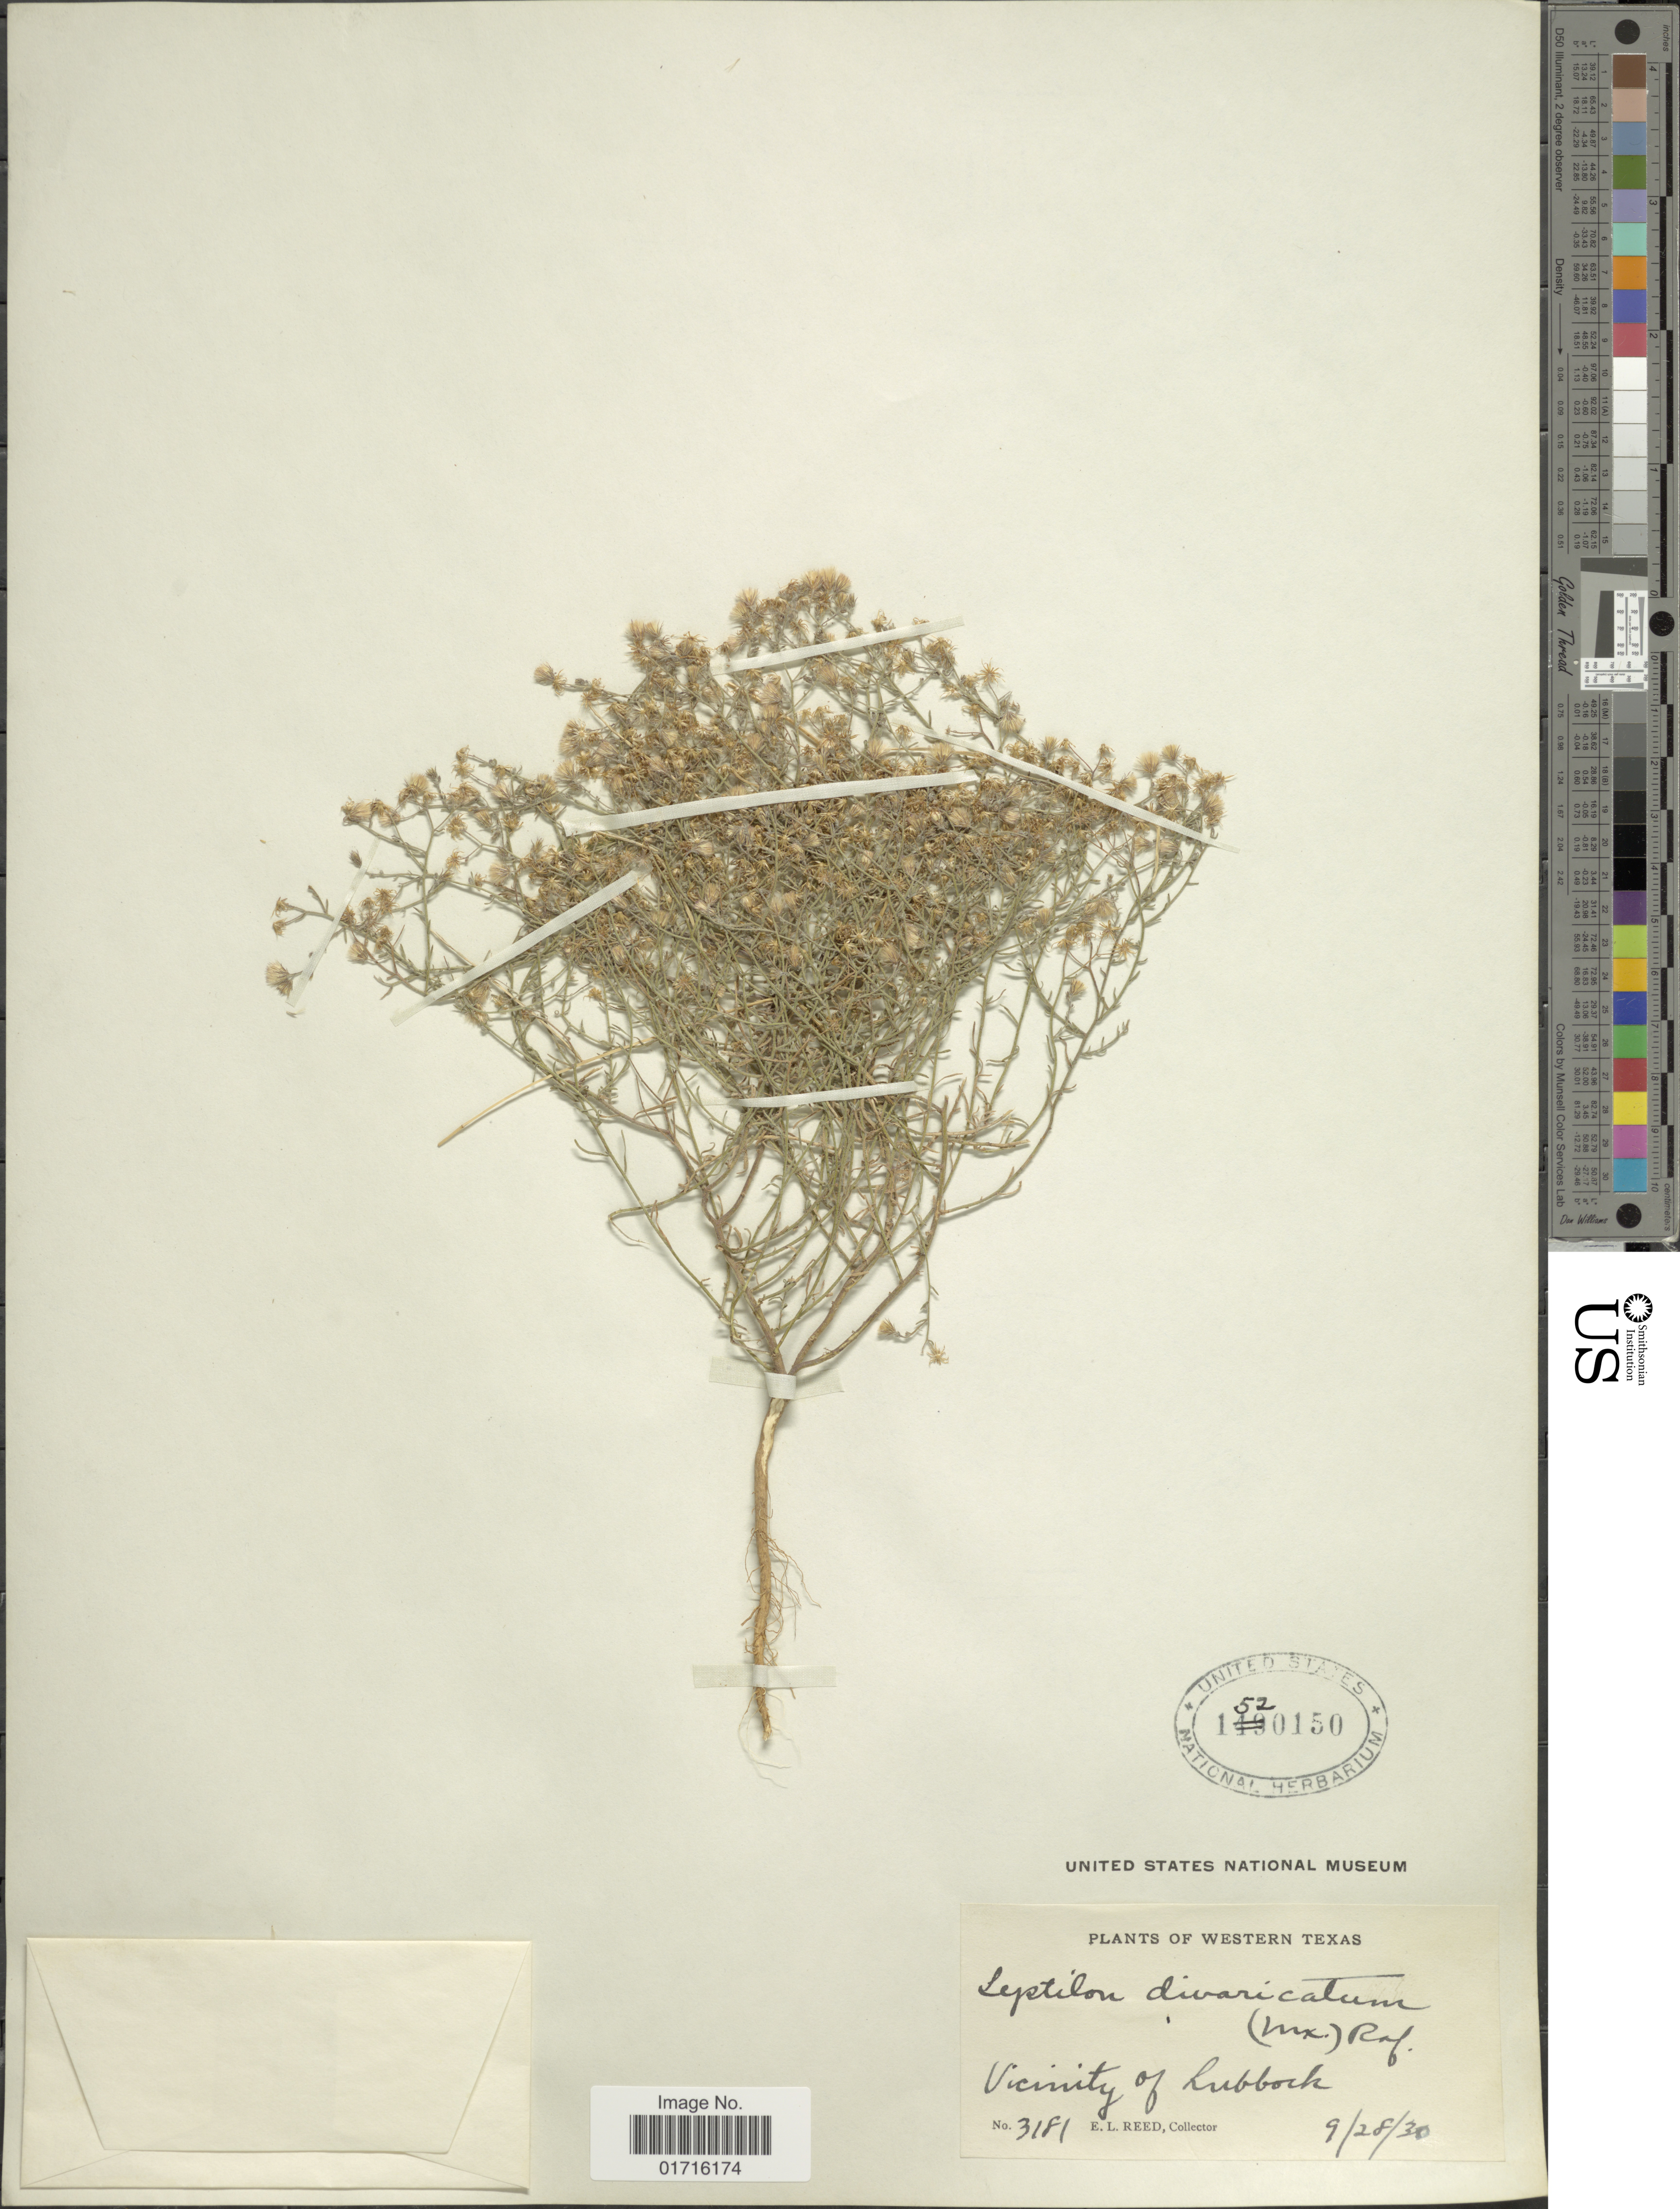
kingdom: Plantae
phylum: Tracheophyta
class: Magnoliopsida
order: Asterales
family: Asteraceae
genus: Conyza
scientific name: Conyza divaricata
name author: Spreng.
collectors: E. Reed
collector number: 3181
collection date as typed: Transcribed d/m/y: 28/9/30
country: United States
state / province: Texas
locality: Western Texas, Vicinity of Lubbock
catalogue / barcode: US 1520150